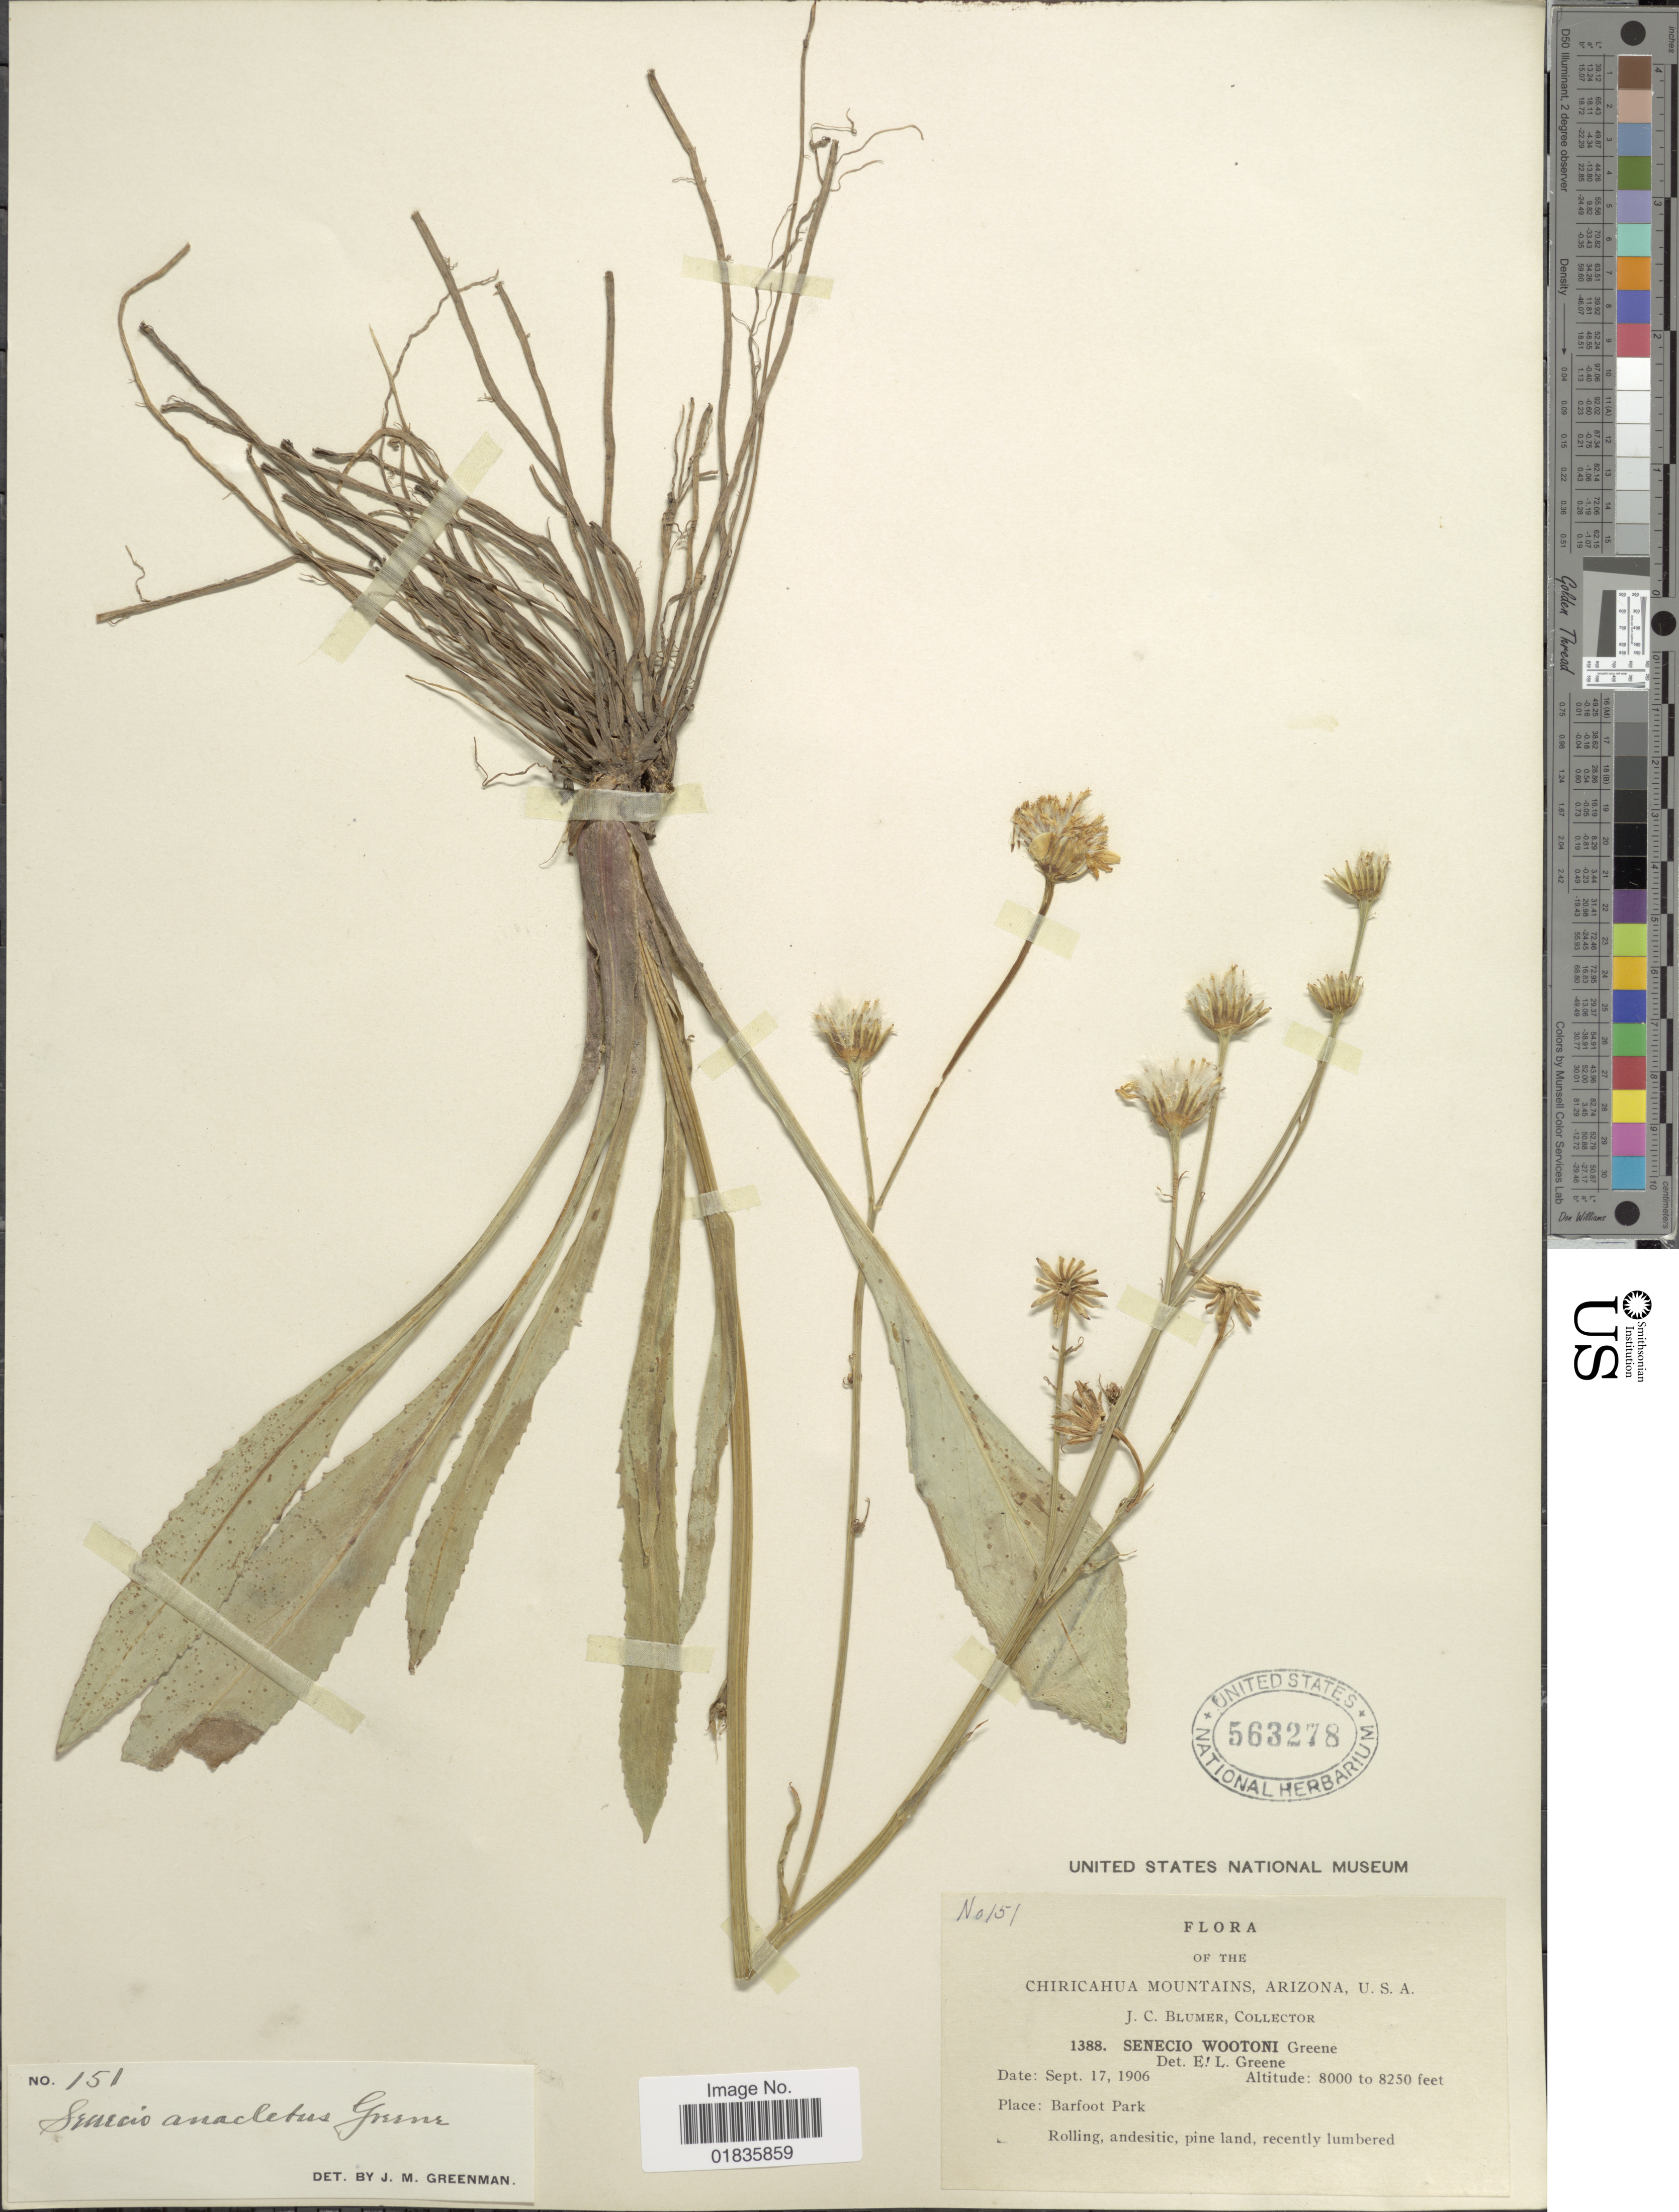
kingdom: Plantae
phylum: Tracheophyta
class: Magnoliopsida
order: Asterales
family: Asteraceae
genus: Senecio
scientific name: Senecio wootonii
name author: Greene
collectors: J. C. Blumer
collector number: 151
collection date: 1906-09-17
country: United States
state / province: Arizona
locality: The Chiricahua Mountains, Barfoot Park.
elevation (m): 2438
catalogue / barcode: US 563278